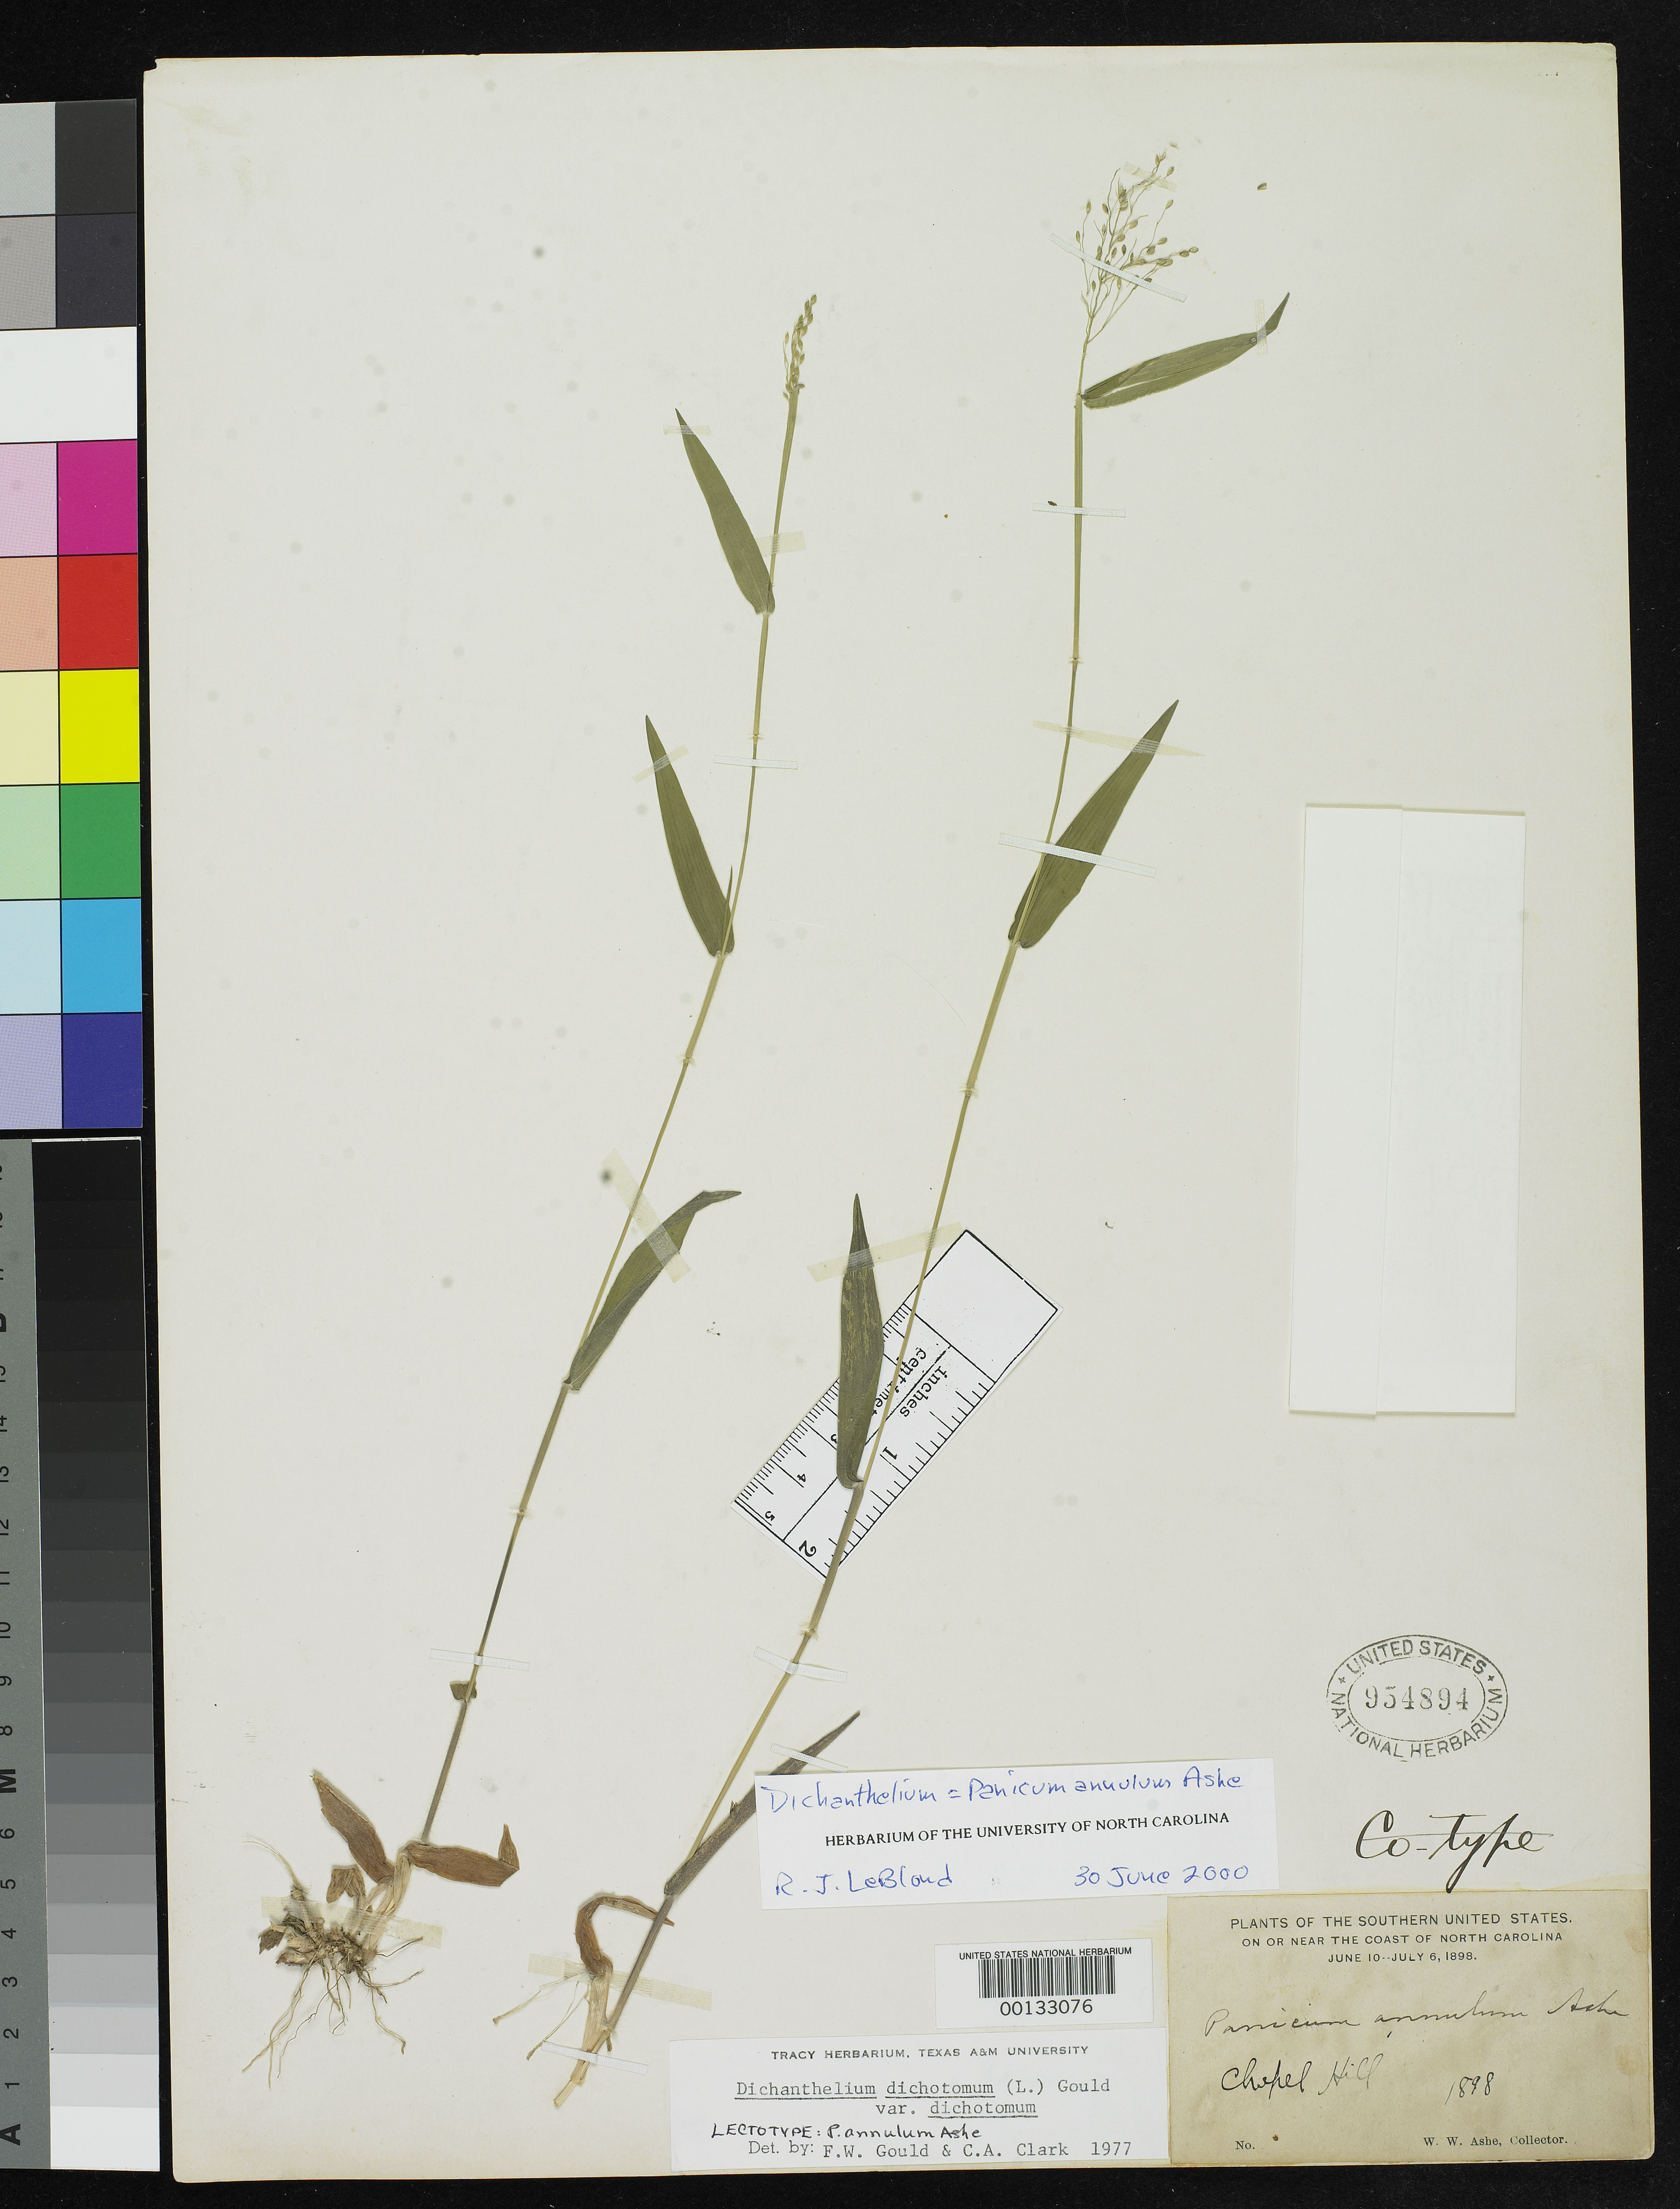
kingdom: Plantae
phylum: Tracheophyta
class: Liliopsida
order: Poales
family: Poaceae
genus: Panicum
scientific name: Panicum annulum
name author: Ashe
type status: Syntype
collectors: W. W. Ashe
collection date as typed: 1898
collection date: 1898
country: United States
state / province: North Carolina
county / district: Durham / Orange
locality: Chapel Hill.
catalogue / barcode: US 954894